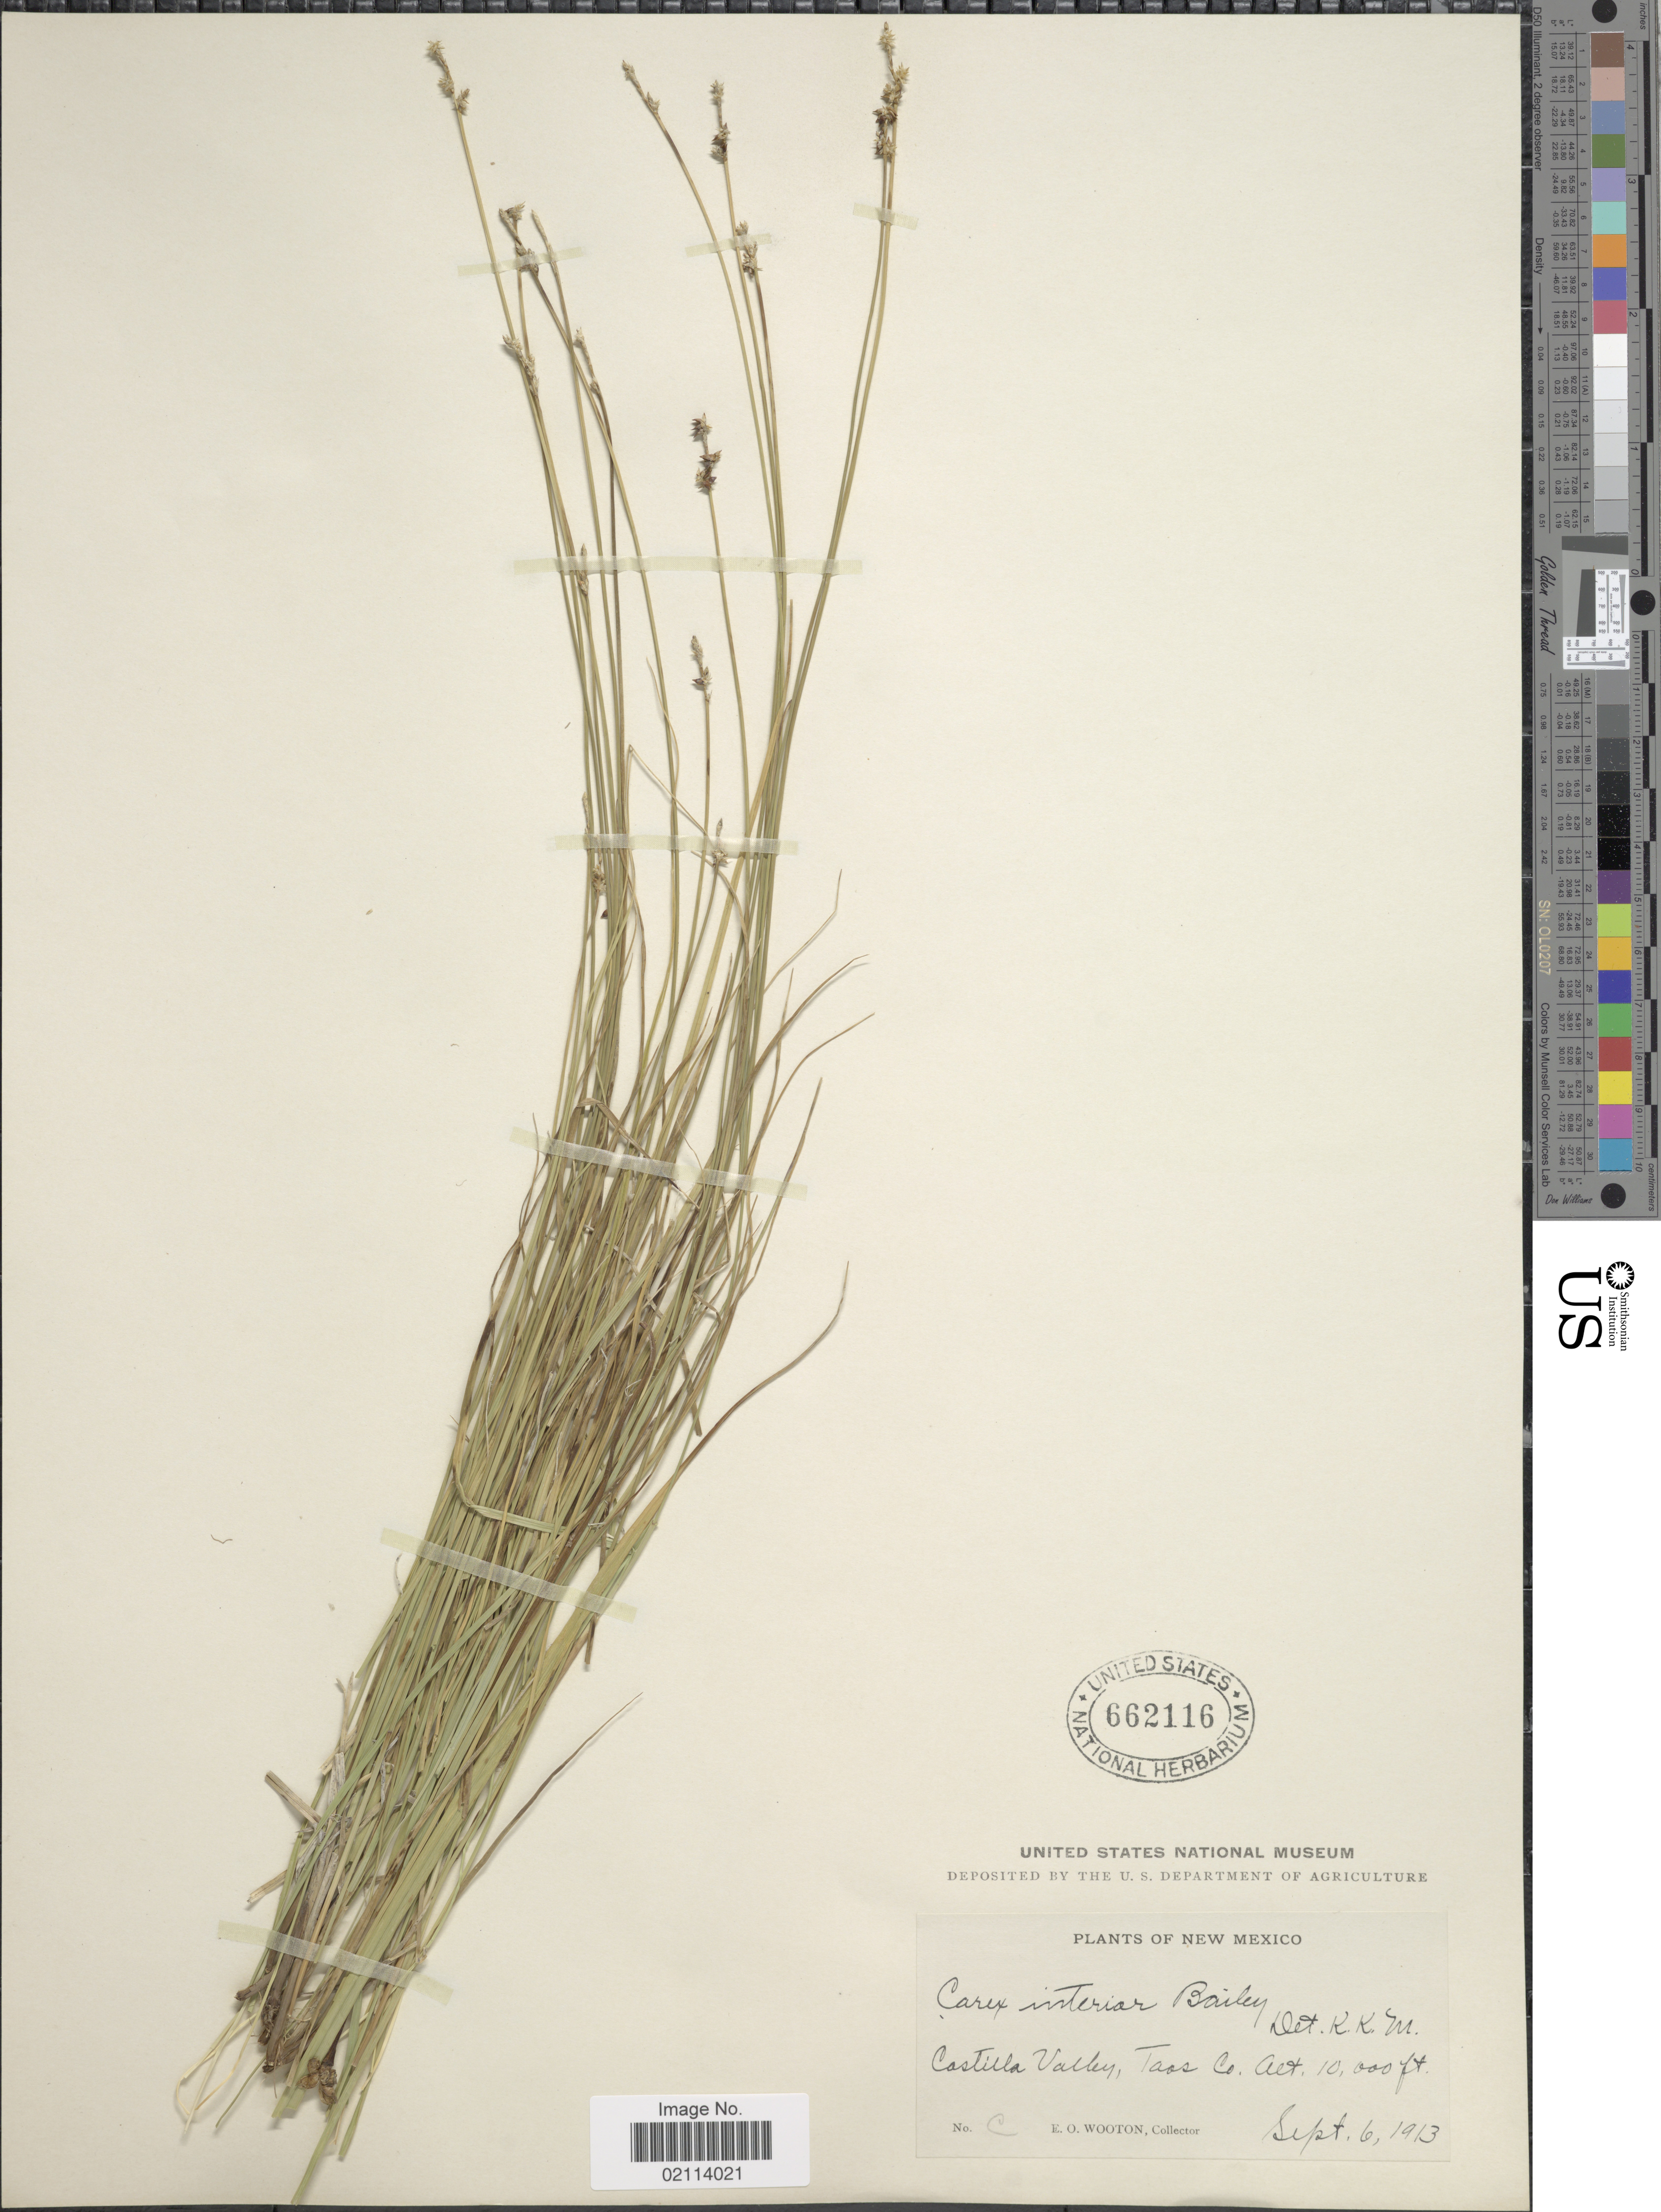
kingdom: Plantae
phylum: Tracheophyta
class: Liliopsida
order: Poales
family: Cyperaceae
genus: Carex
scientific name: Carex interior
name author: L.H. Bailey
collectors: E. O. Wooton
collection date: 1913-09-06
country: United States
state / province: New Mexico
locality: Castilla Valley, Taos Co.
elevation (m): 3048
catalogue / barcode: US 62116